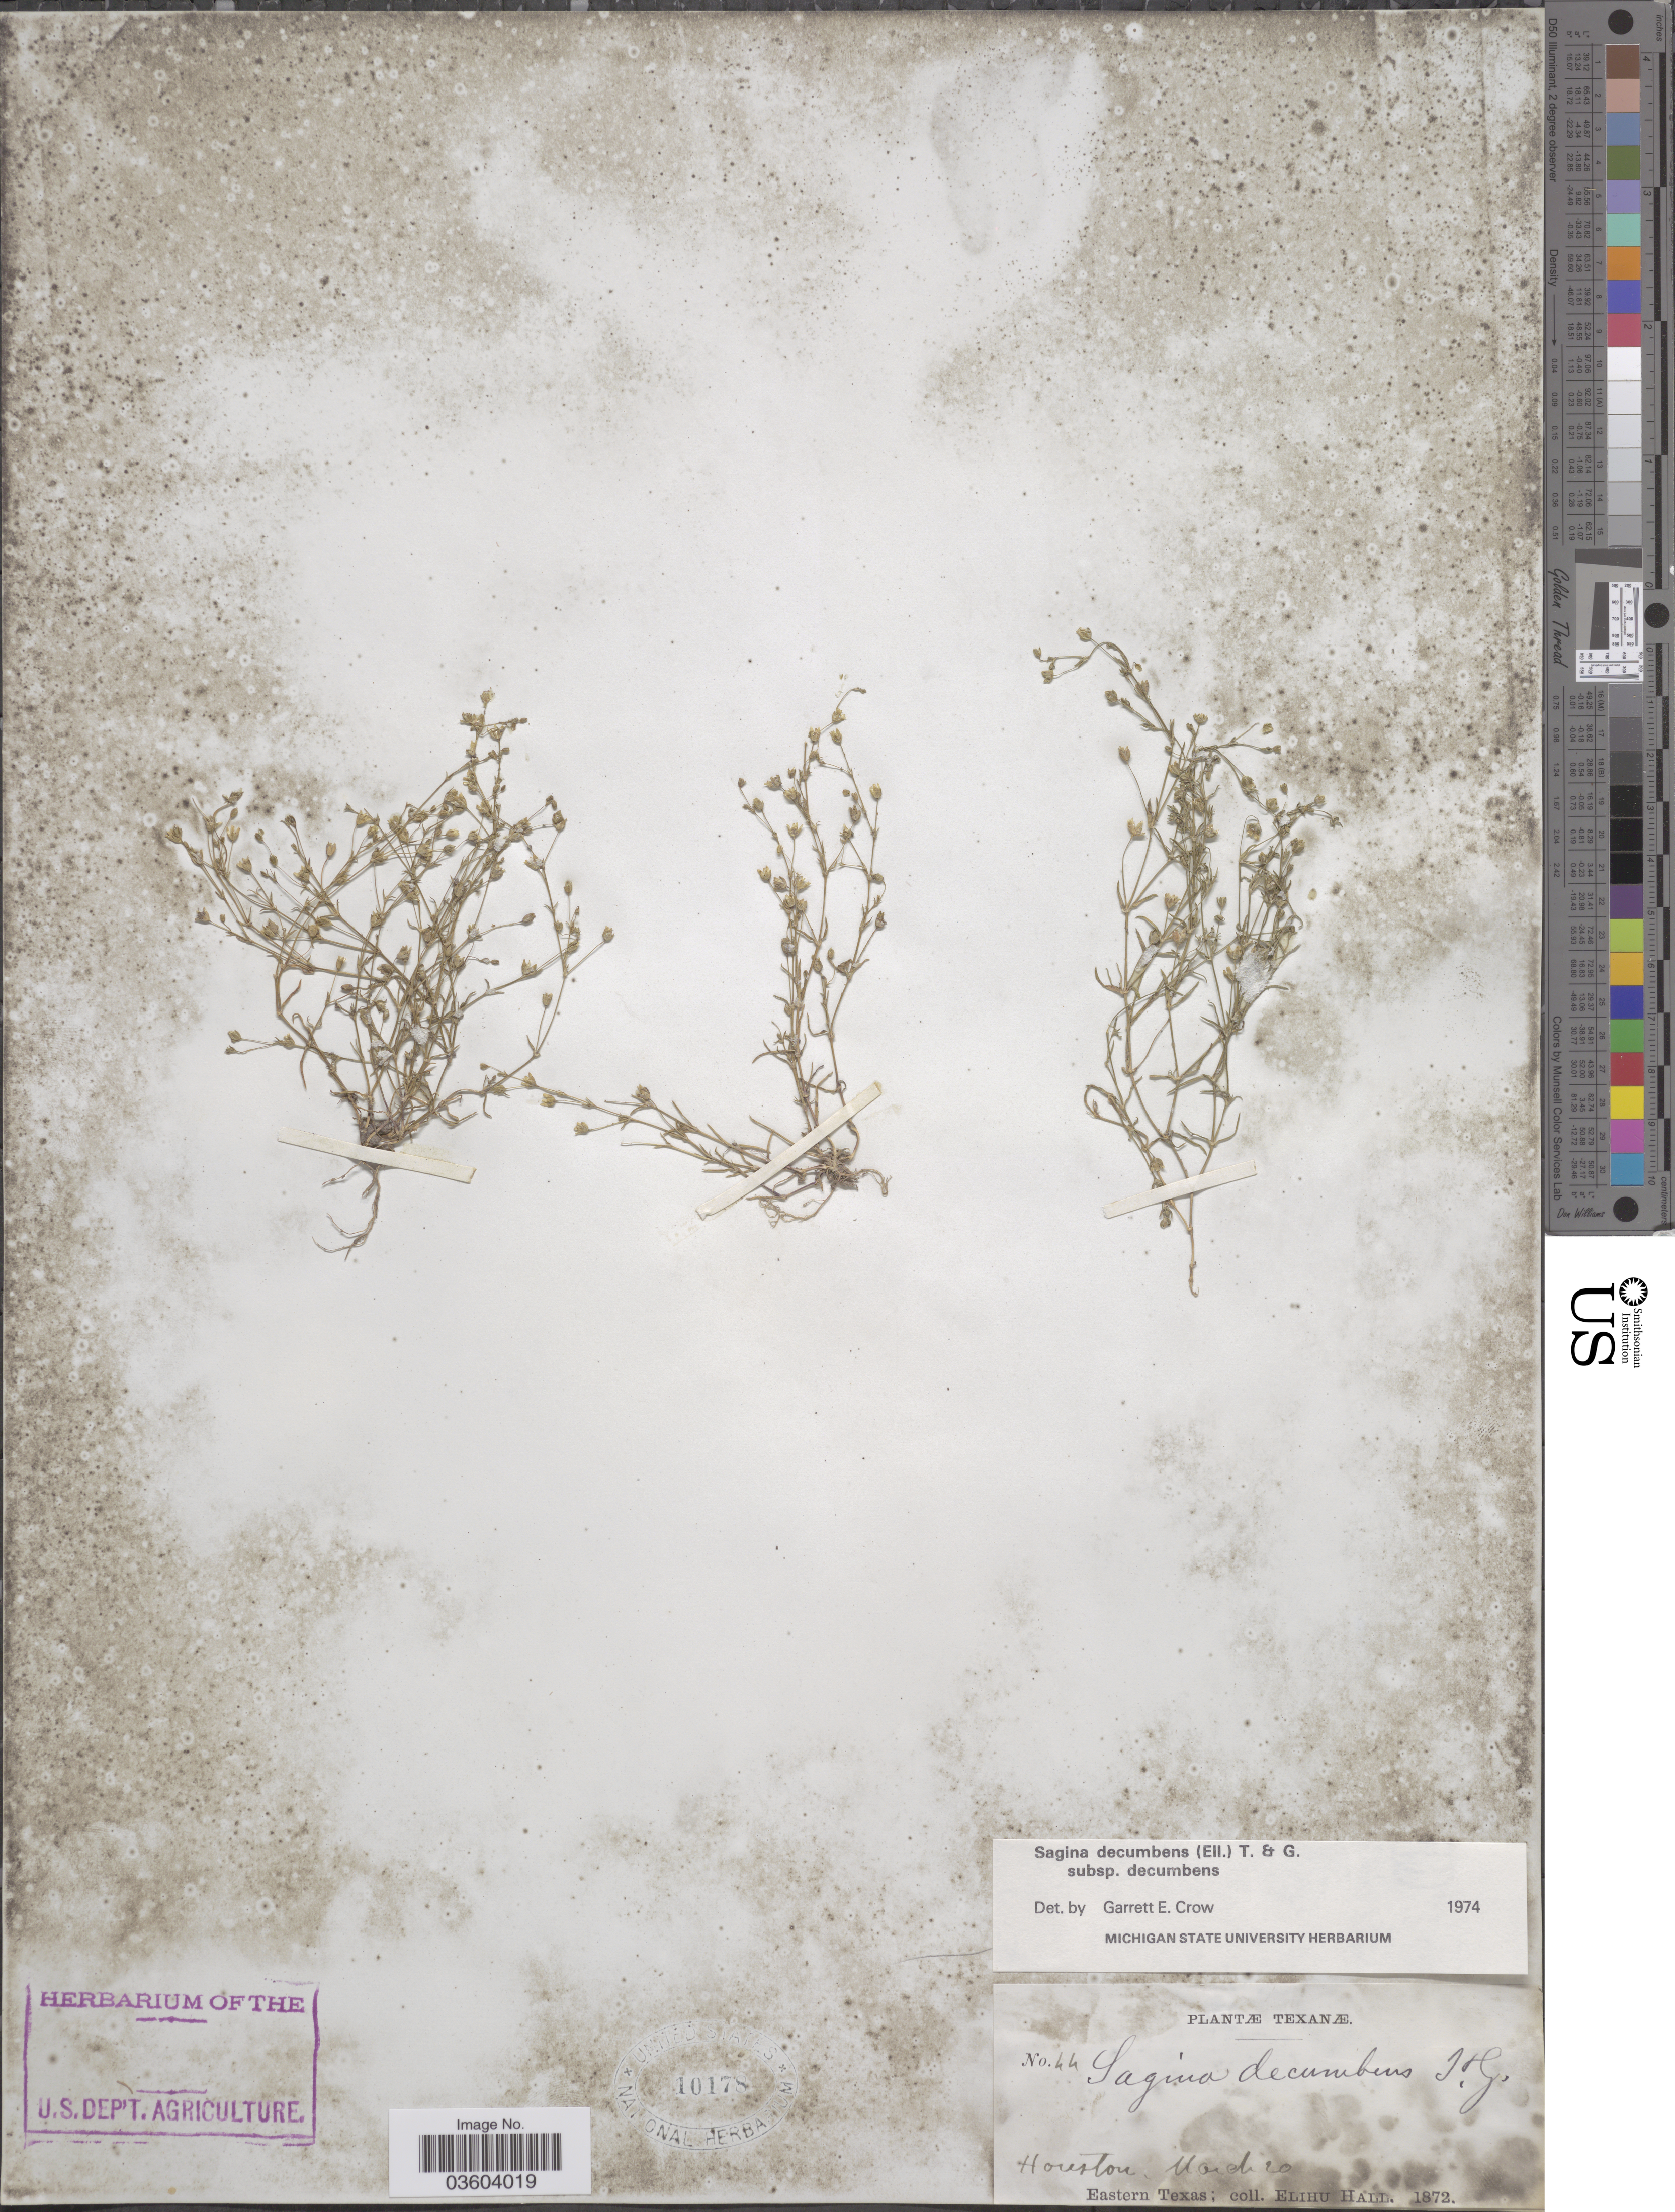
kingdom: Plantae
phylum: Tracheophyta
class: Magnoliopsida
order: Caryophyllales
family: Caryophyllaceae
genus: Sagina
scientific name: Sagina decumbens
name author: (Elliott) Torr. & A. Gray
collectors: E. Hall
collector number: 44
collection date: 1872-03-20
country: United States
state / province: Texas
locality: Houston.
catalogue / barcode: US 10178